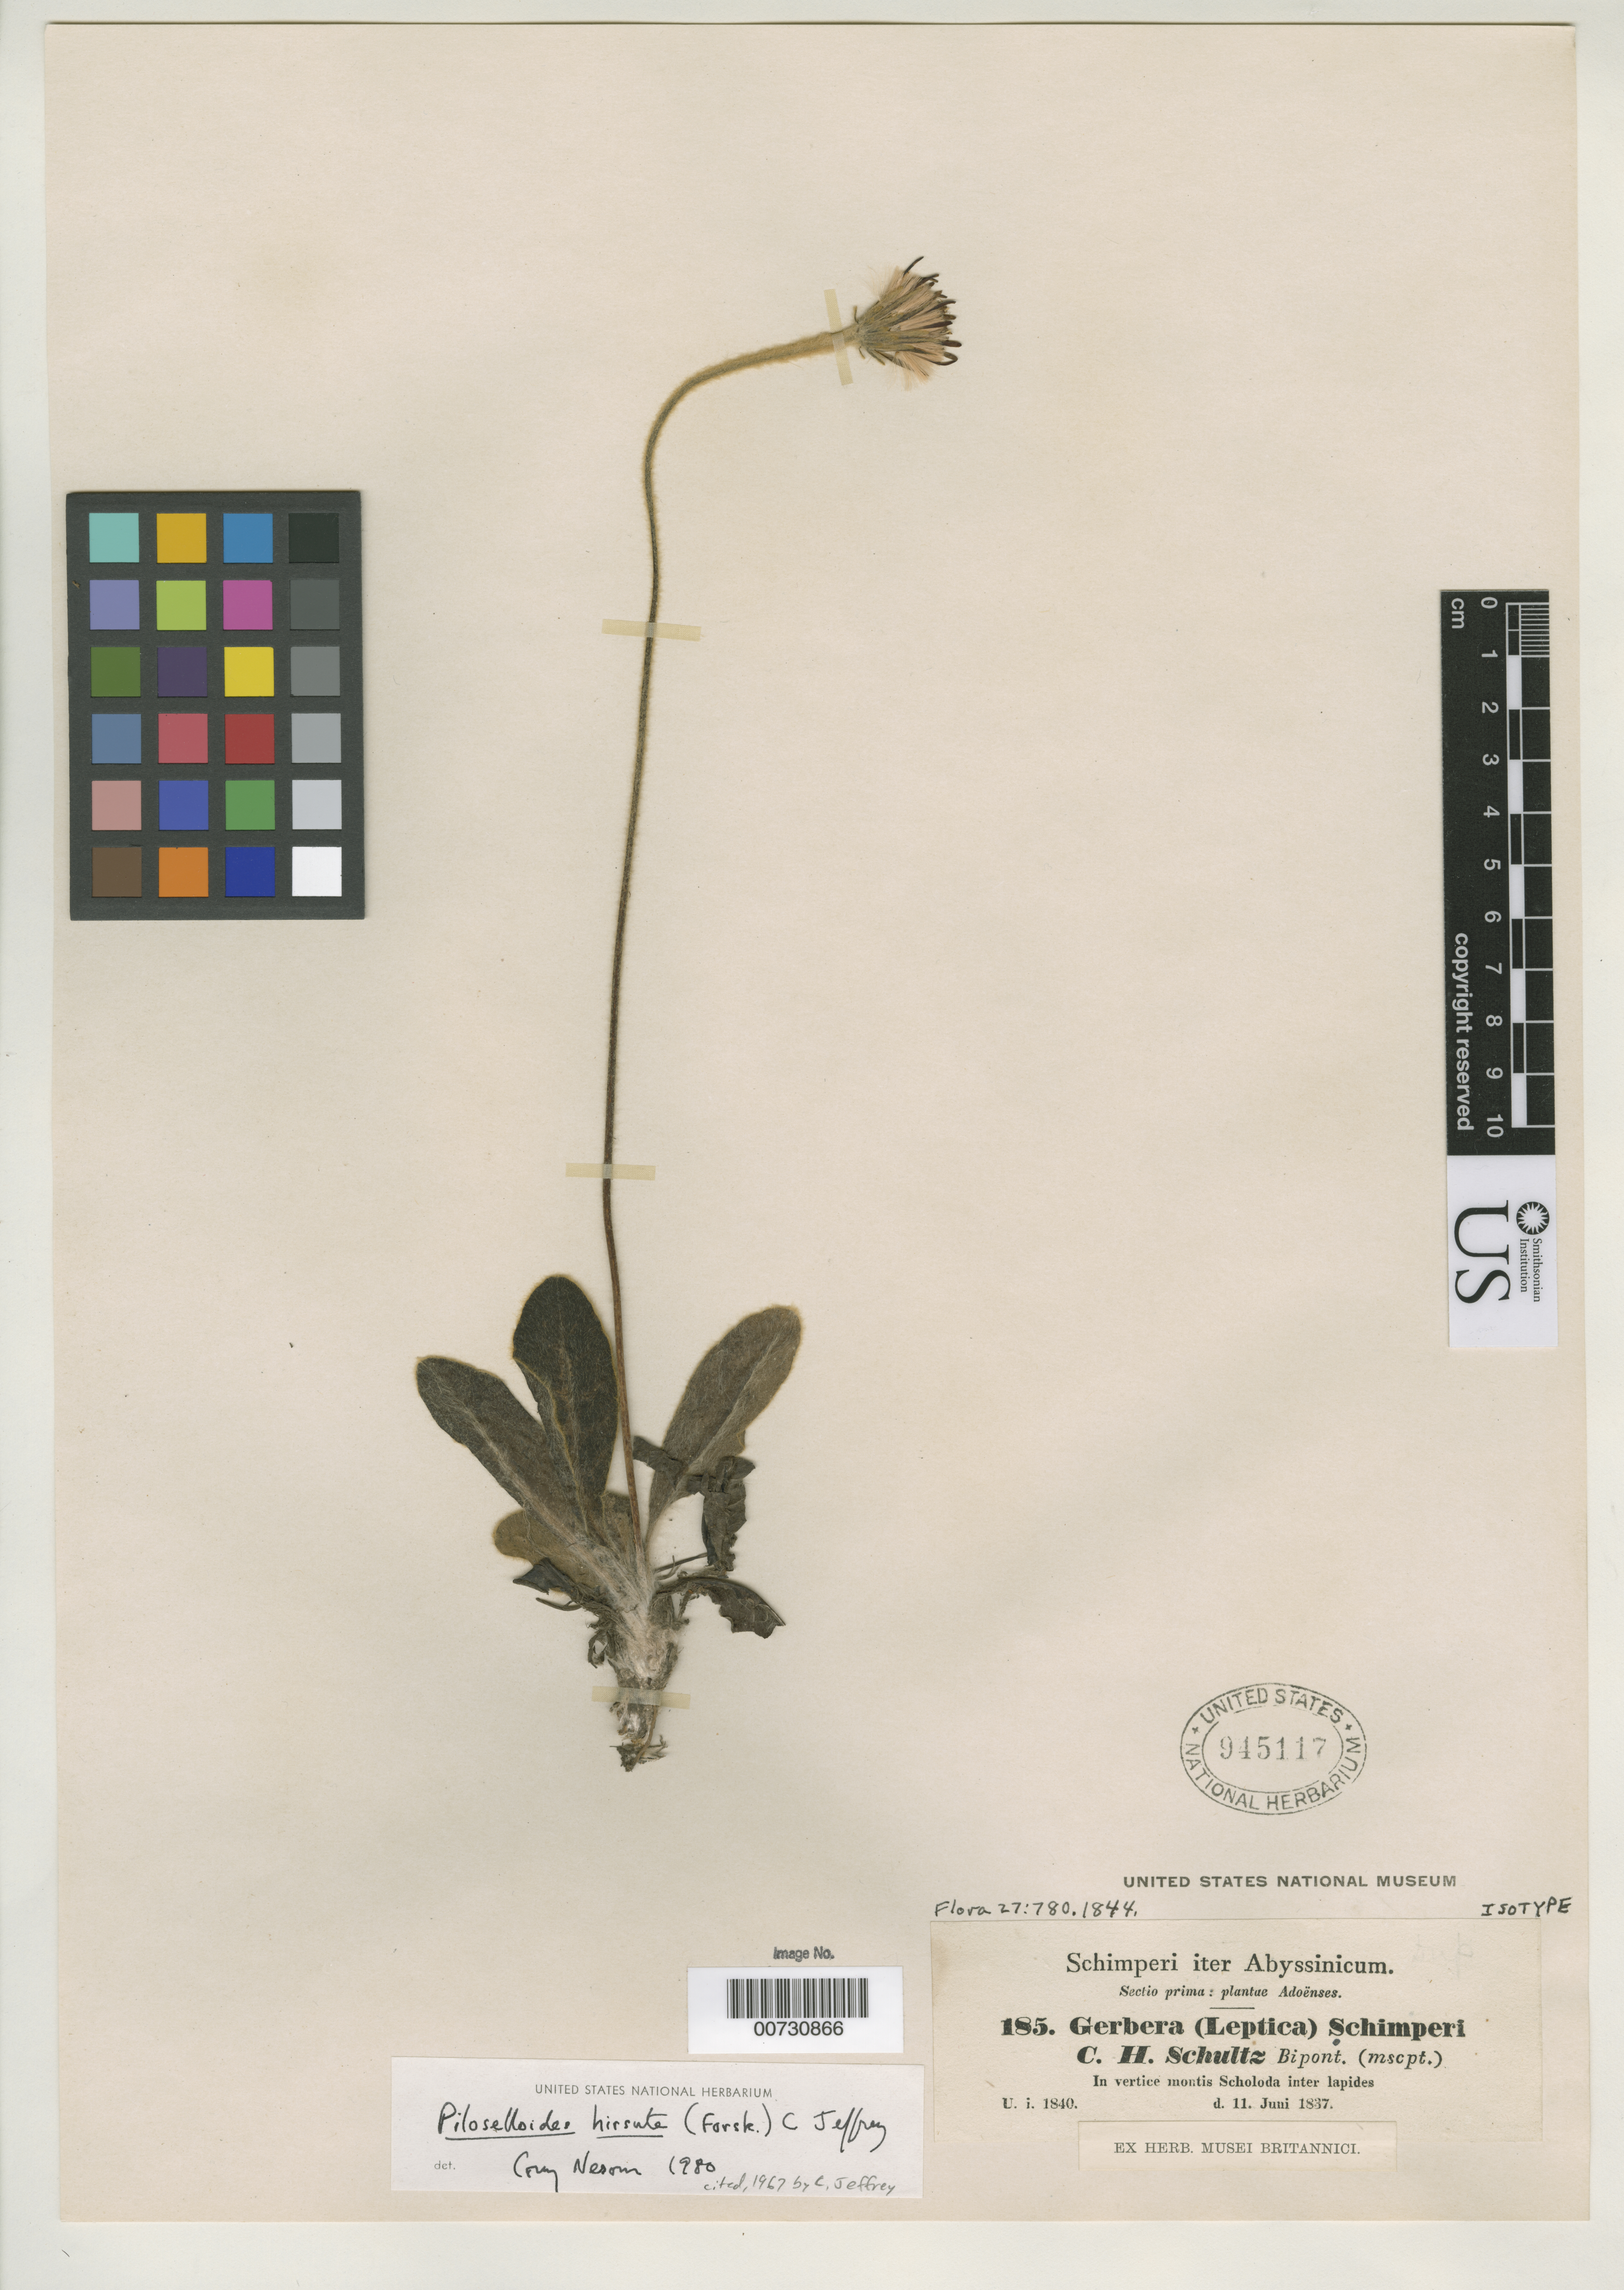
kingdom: Plantae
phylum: Tracheophyta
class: Magnoliopsida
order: Asterales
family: Asteraceae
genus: Gerbera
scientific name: Gerbera schimperi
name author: Sch. Bip.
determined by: Nesom, Guy L.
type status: Isotype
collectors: G. W. Schimper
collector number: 185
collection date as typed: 11 Jun 1837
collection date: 1837-06-11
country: Ethiopia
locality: In vertice montis Scholoda inter lapides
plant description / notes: Cited 1967 by C. Jeffrey, Kew Bull. 21: 219.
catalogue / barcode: US 945117